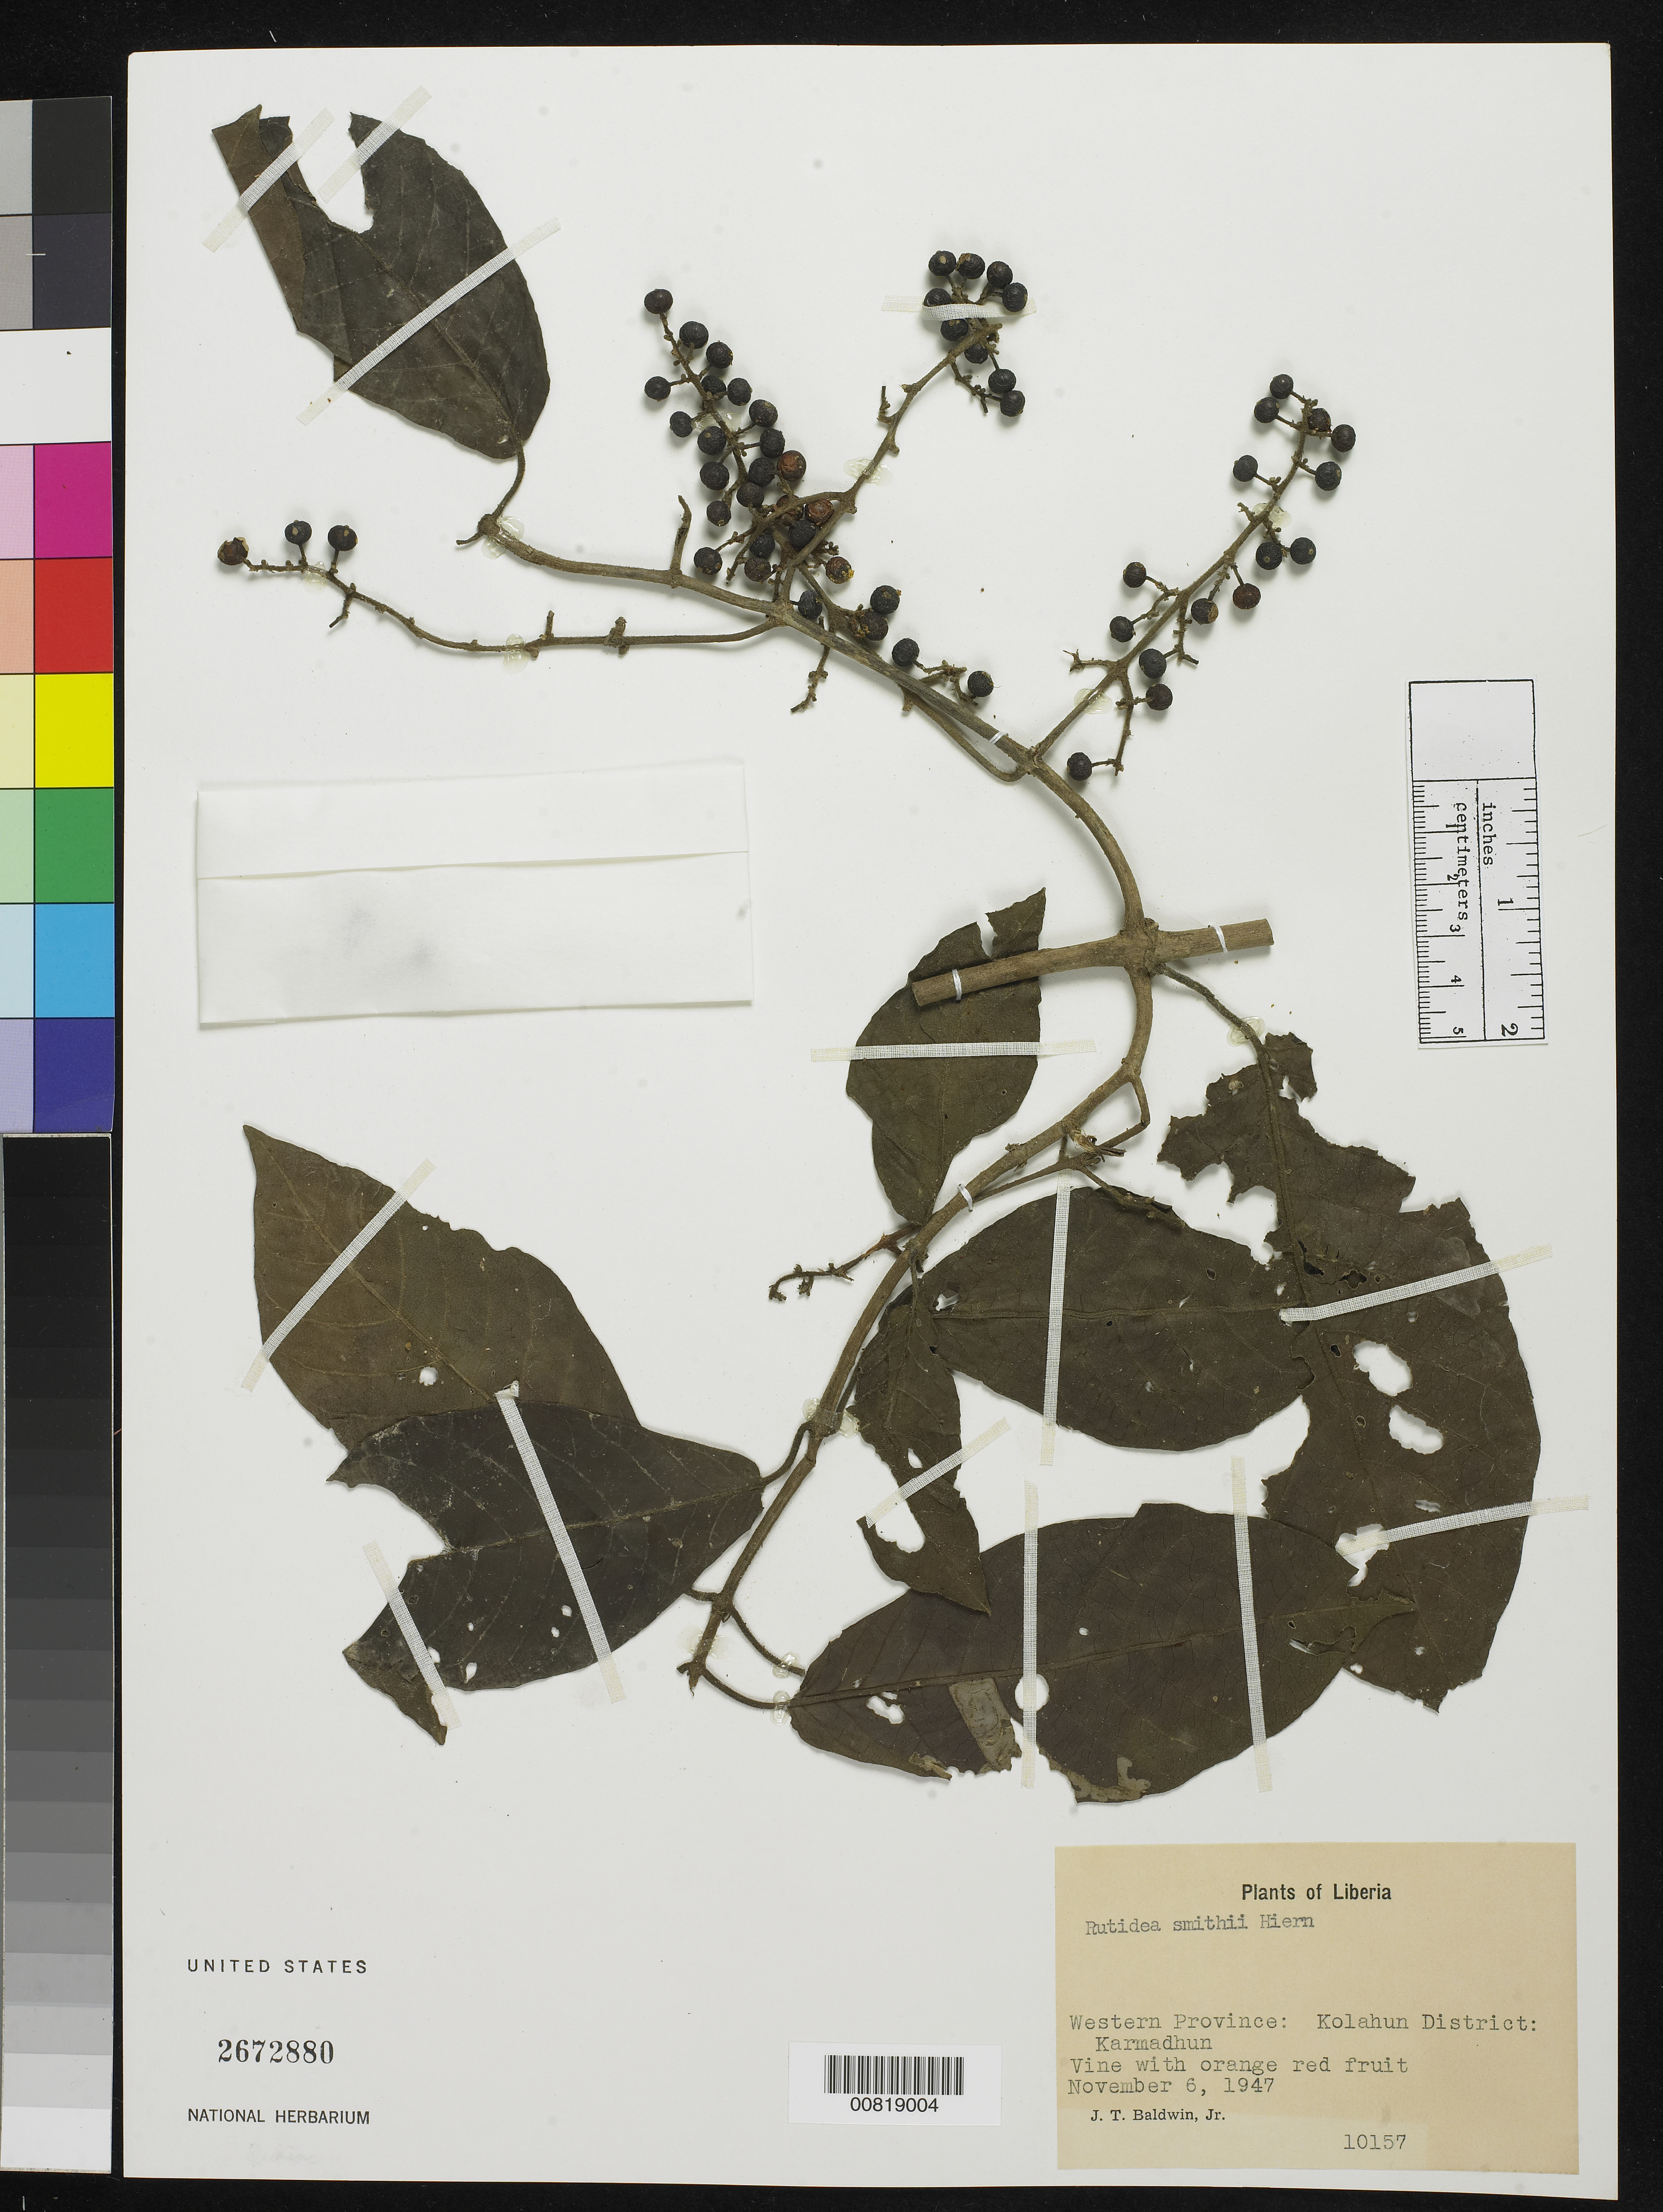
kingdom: Plantae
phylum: Tracheophyta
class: Magnoliopsida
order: Gentianales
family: Rubiaceae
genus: Rutidea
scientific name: Rutidea smithii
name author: Hiern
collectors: J. T. Baldwin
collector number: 10157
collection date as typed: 6 Nov 1947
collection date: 1947-11-06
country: Liberia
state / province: Lofa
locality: Western Province: Kolahun District, Karmadhun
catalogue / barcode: US 2672880